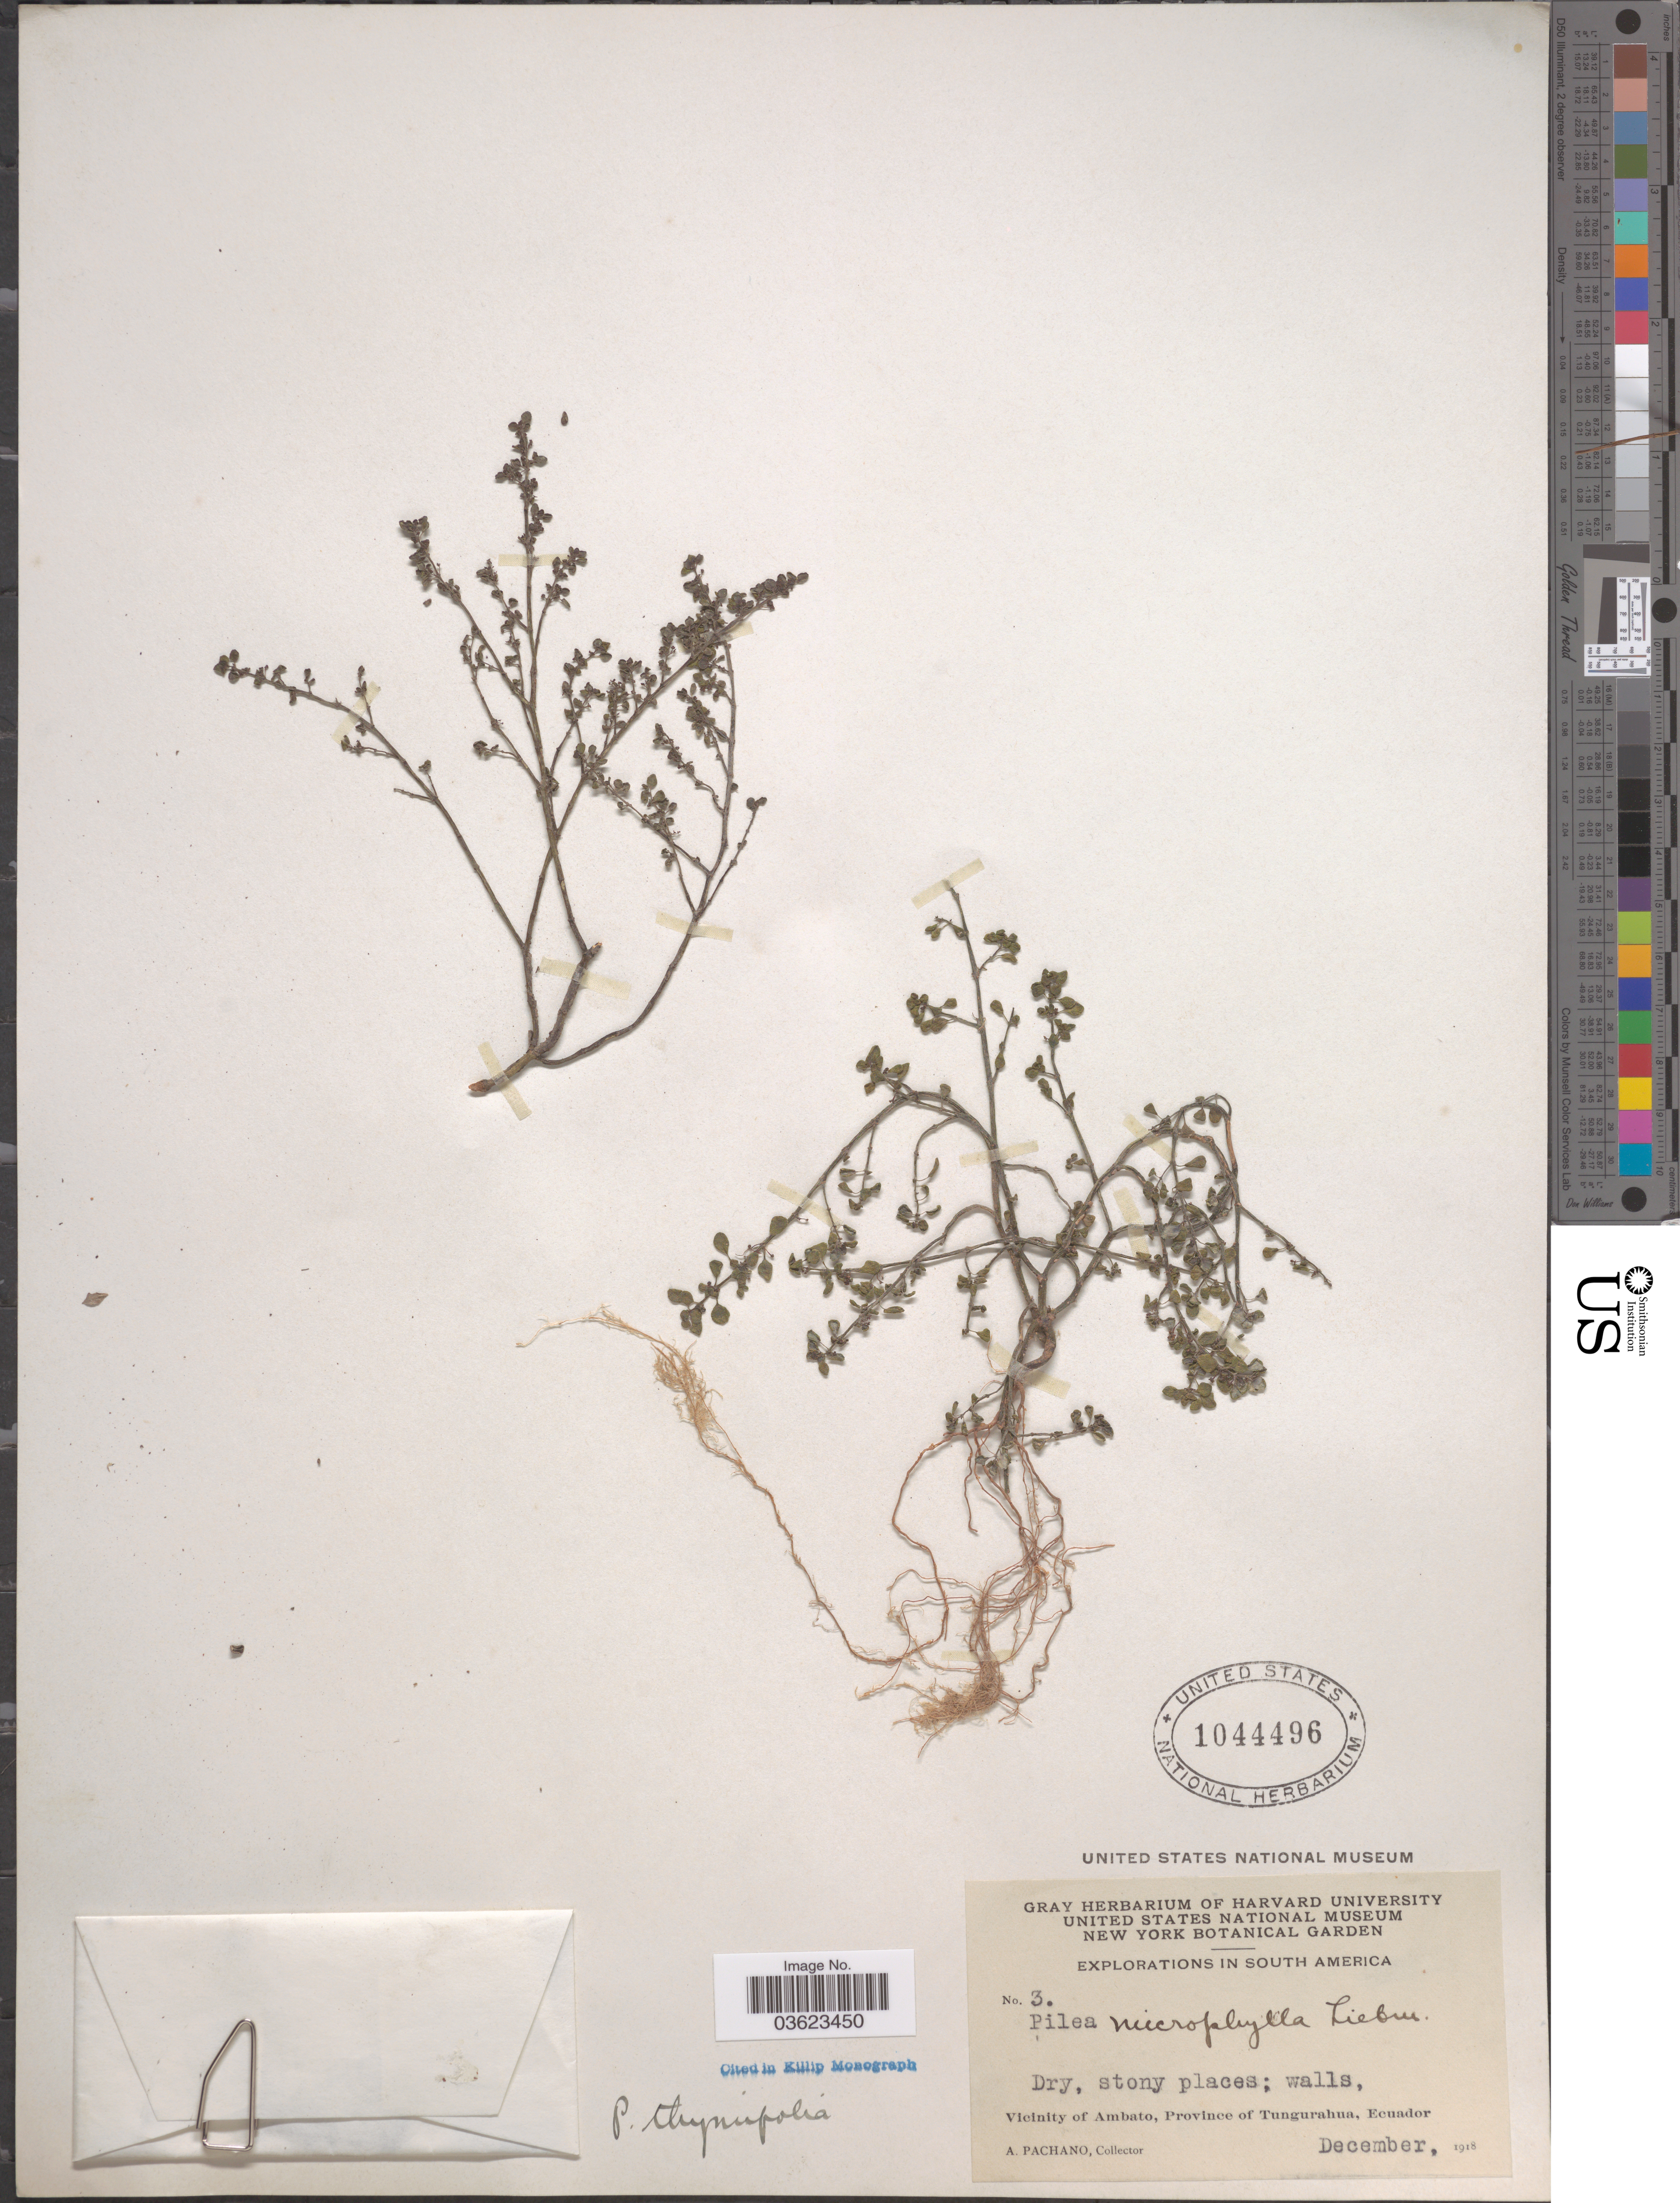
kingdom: Plantae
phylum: Tracheophyta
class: Magnoliopsida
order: Rosales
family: Urticaceae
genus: Pilea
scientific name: Pilea serpyllacea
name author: (Kunth) Liebm.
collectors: A. Pachano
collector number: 3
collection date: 1918-12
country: Ecuador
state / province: Tungurahua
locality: Vicinity of Ambato.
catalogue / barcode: US 1044496